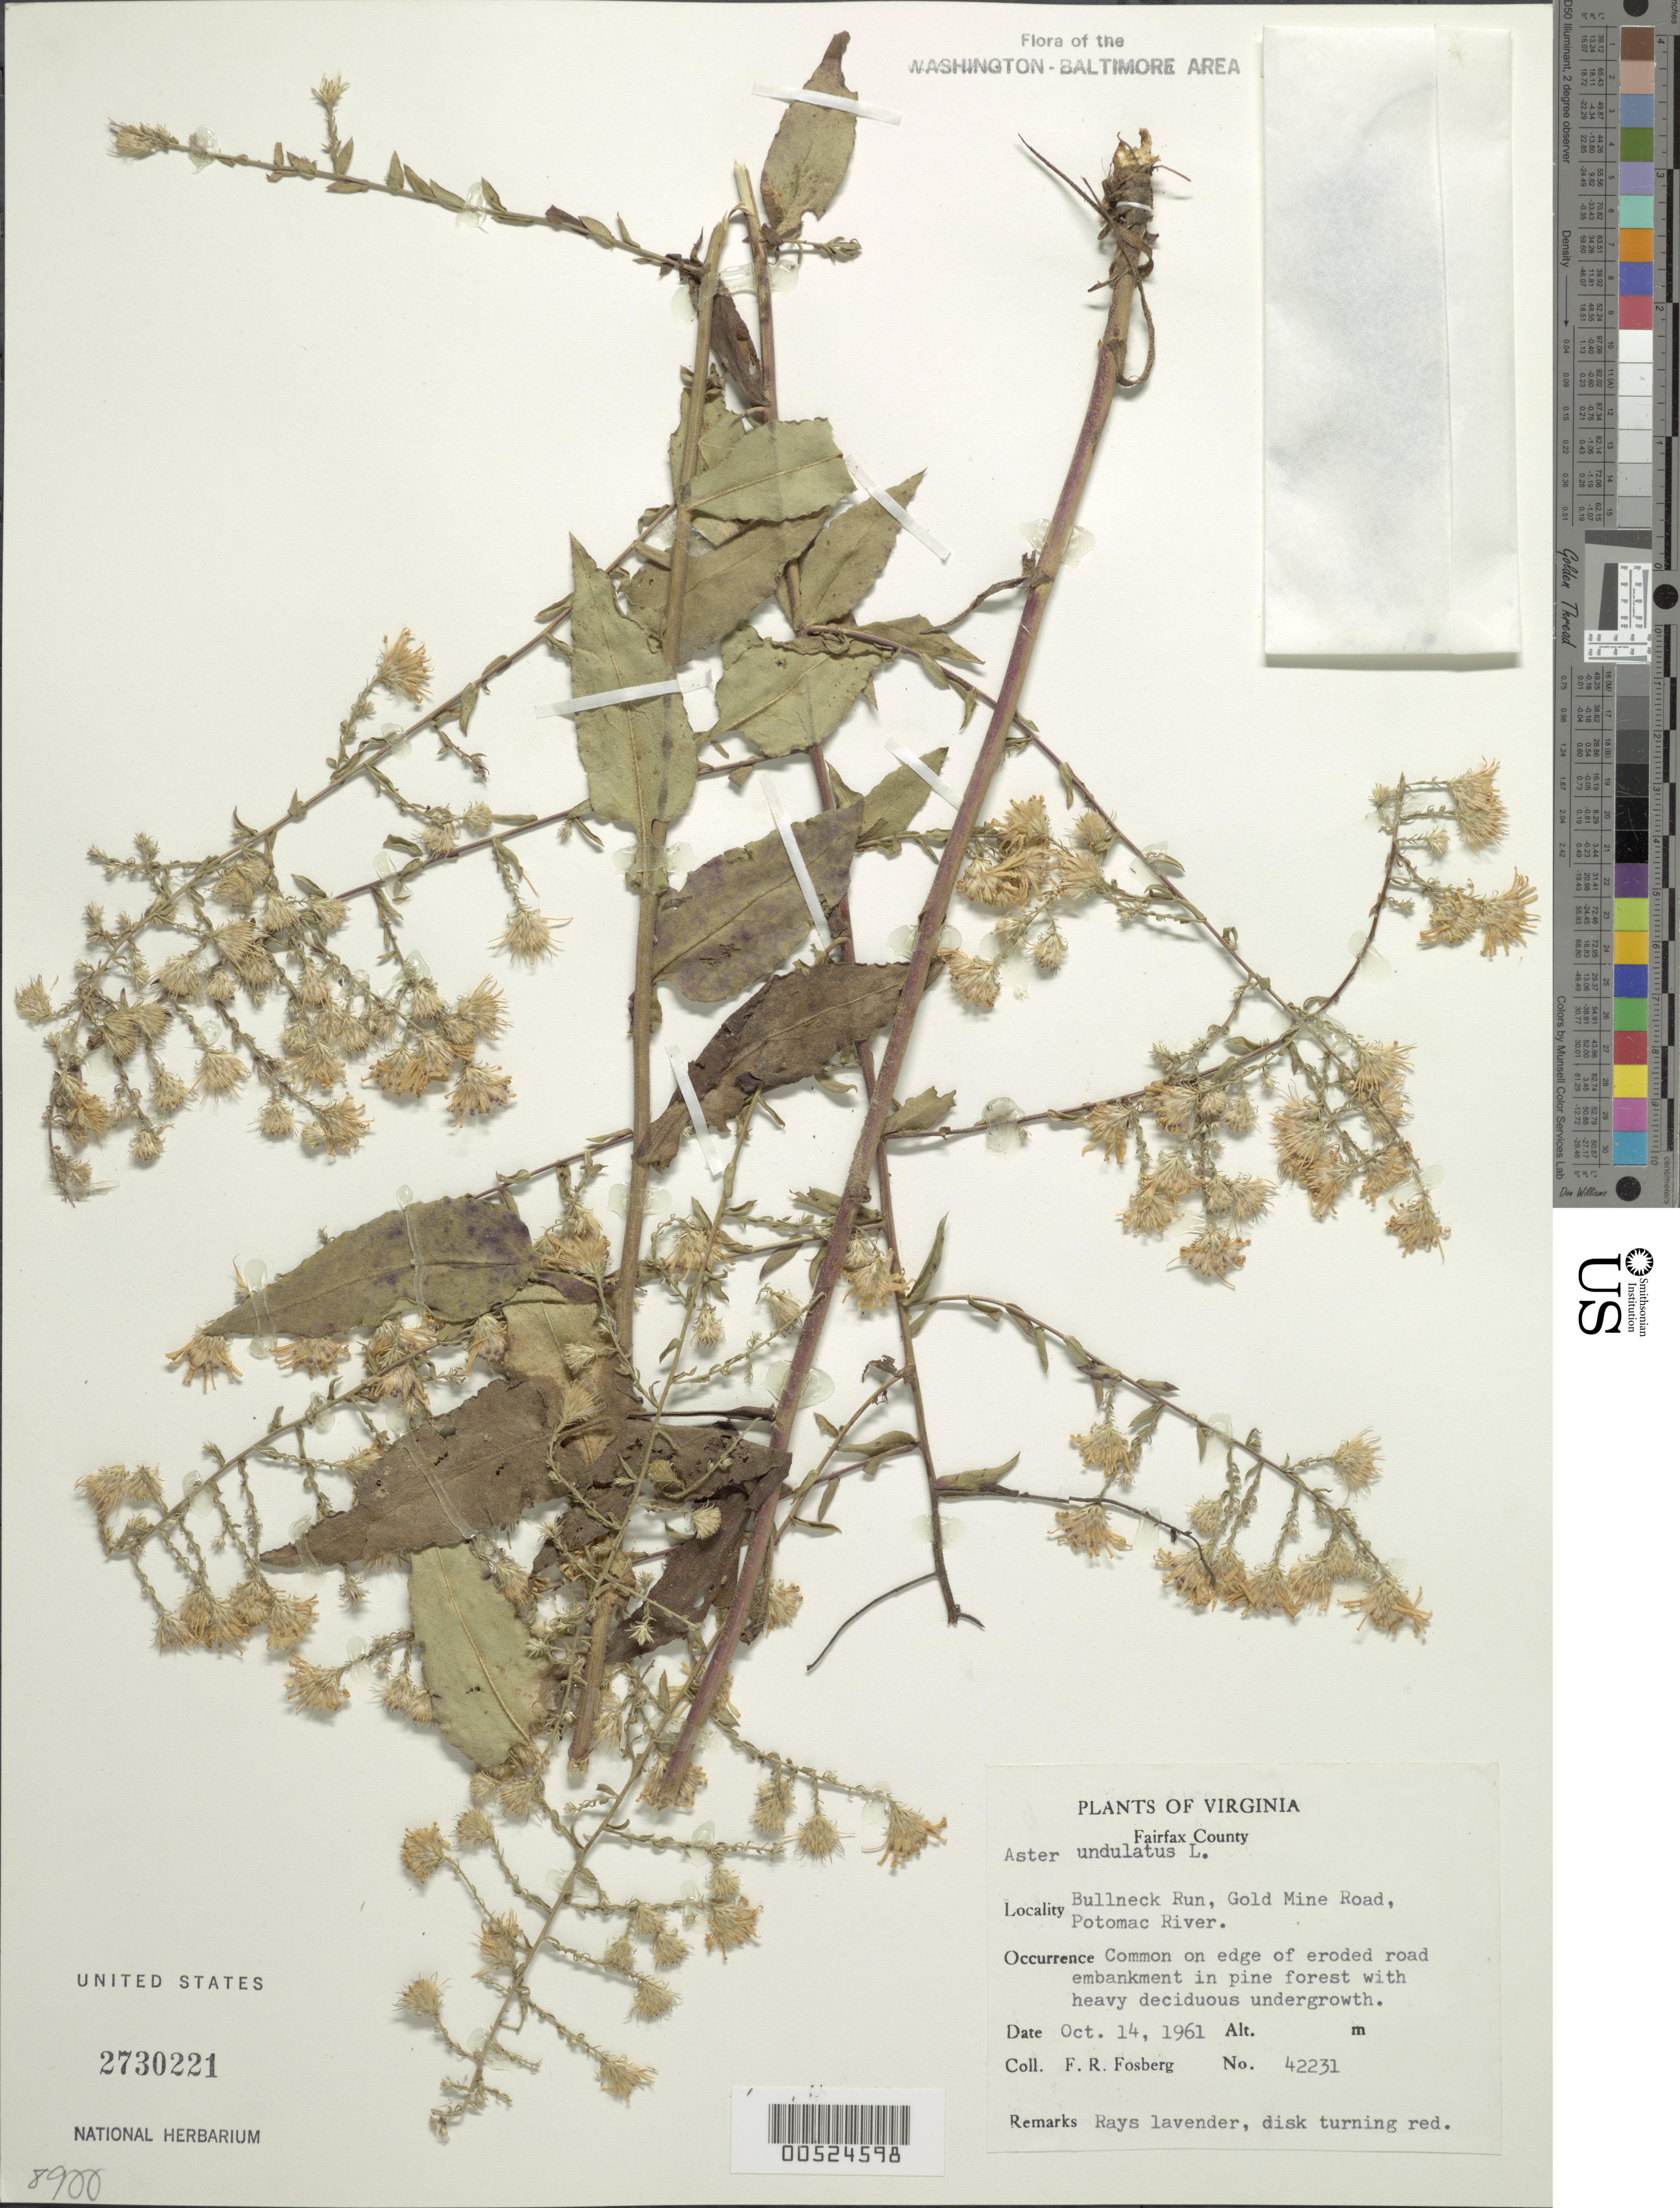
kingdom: Plantae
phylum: Tracheophyta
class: Magnoliopsida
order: Asterales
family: Asteraceae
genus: Symphyotrichum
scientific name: Symphyotrichum undulatum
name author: (L.) G.L. Nesom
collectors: F. R. Fosberg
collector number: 42232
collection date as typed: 14 Oct 1961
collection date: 1961-10-14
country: United States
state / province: Virginia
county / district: Fairfax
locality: Bullneck Run, Gold Mine Road, Potomac River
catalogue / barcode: US 2730221